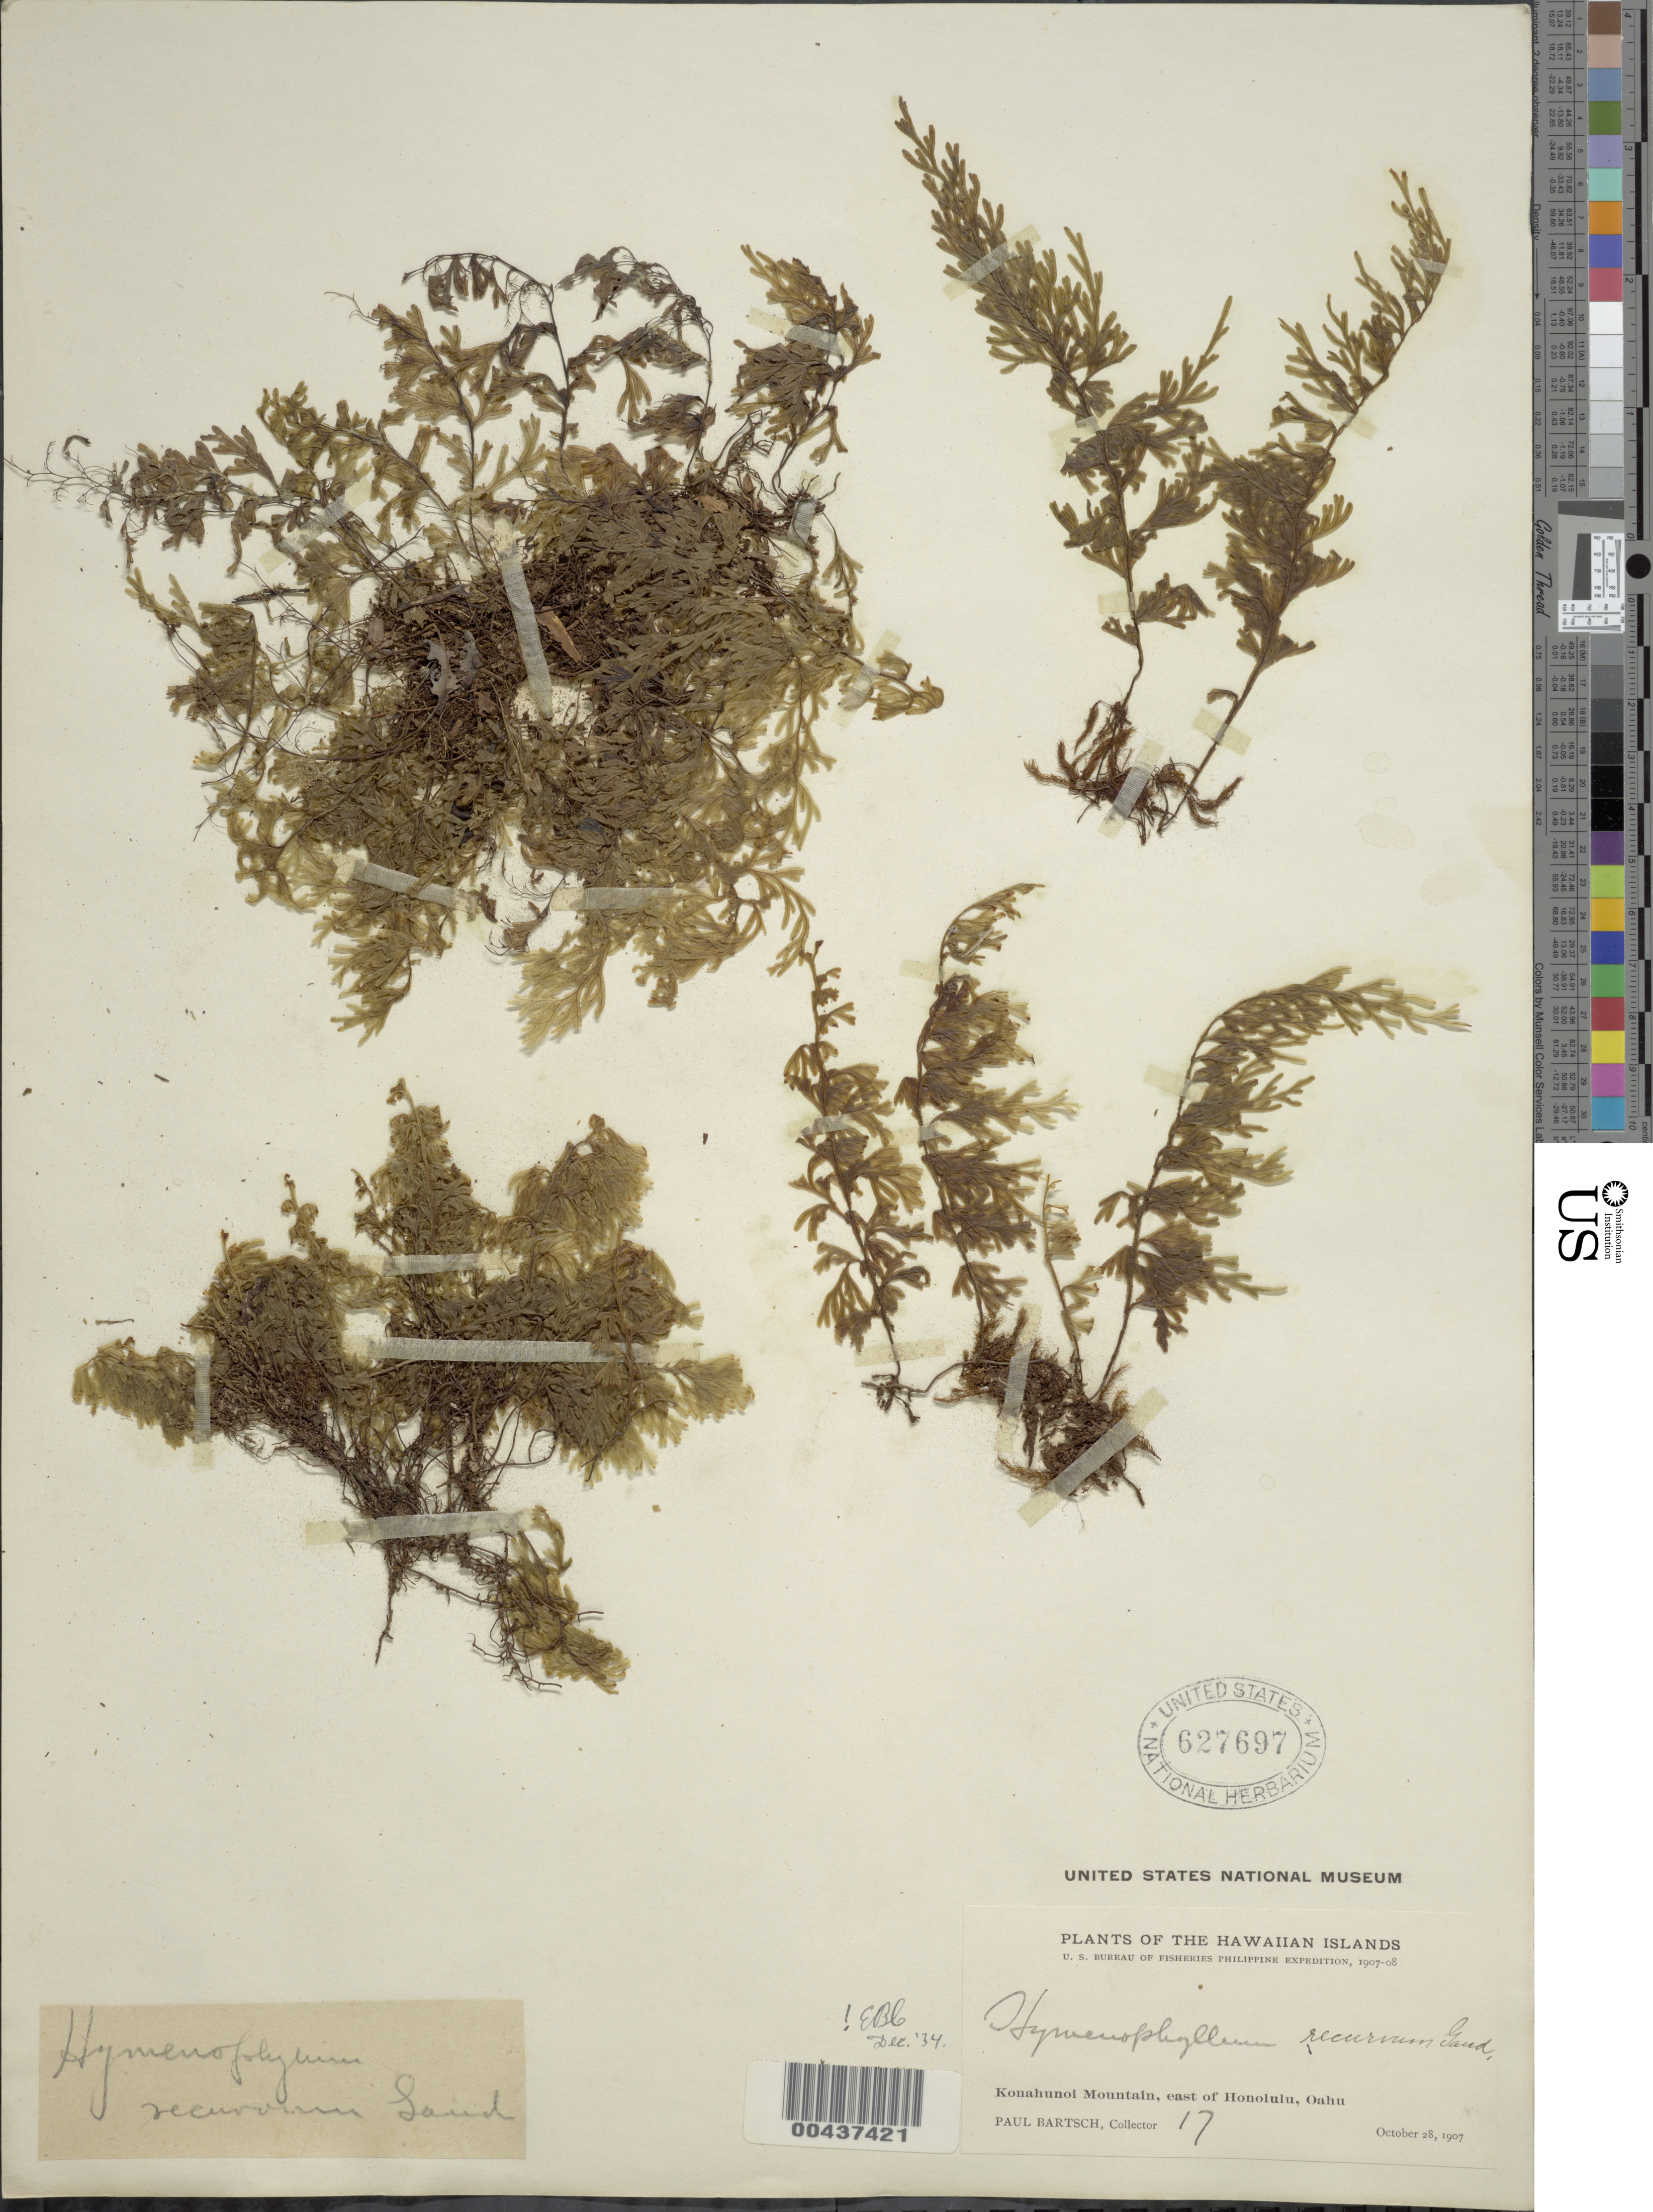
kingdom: Plantae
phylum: Tracheophyta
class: Polypodiopsida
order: Hymenophyllales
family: Hymenophyllaceae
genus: Hymenophyllum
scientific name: Hymenophyllum recurvum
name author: Gaudich.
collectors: P. Bartsch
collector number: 17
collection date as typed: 28 Oct 1907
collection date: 1907-10-28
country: United States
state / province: Hawaii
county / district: Honolulu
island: Oahu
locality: Konahunoi Mountain, E of Honolulu, Oahu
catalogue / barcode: US 627697